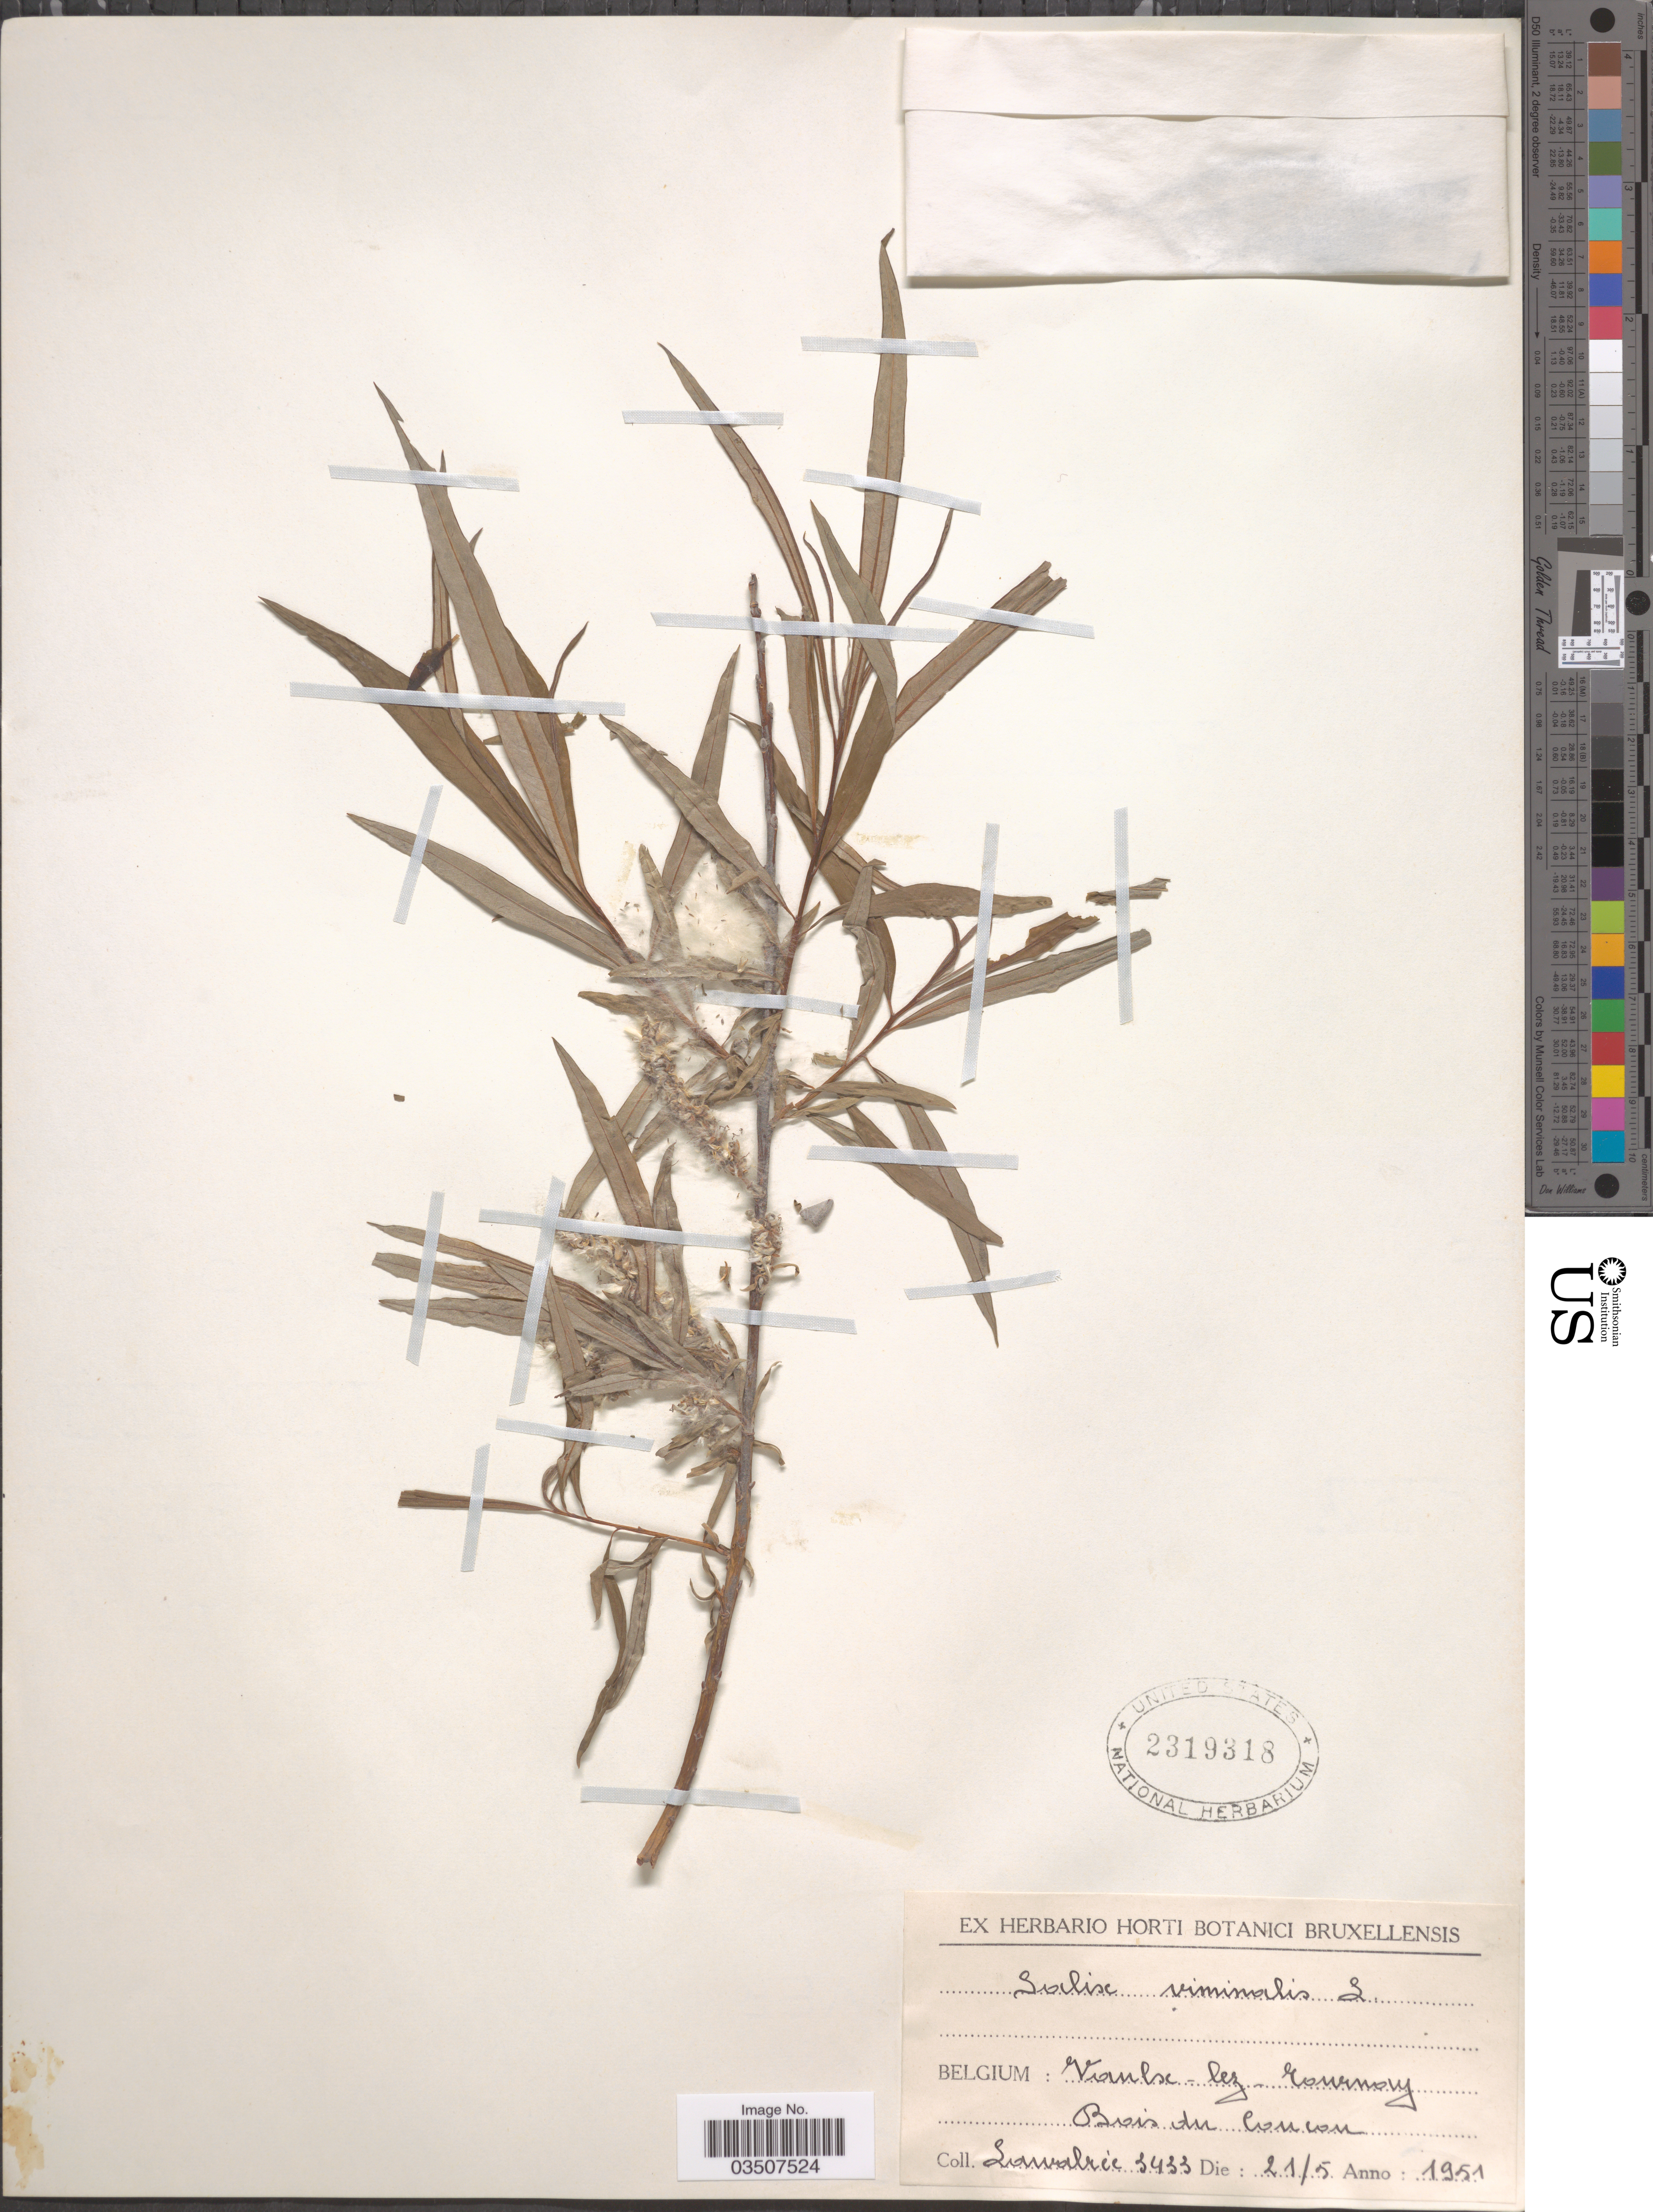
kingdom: Plantae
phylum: Tracheophyta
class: Magnoliopsida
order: Malpighiales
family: Salicaceae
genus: Salix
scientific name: Salix viminalis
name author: L.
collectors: Lawalrée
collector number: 3433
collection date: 1951-05-21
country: Belgium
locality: Vaulx - lez - Tournay. Bois du Coucou.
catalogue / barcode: US 2319318